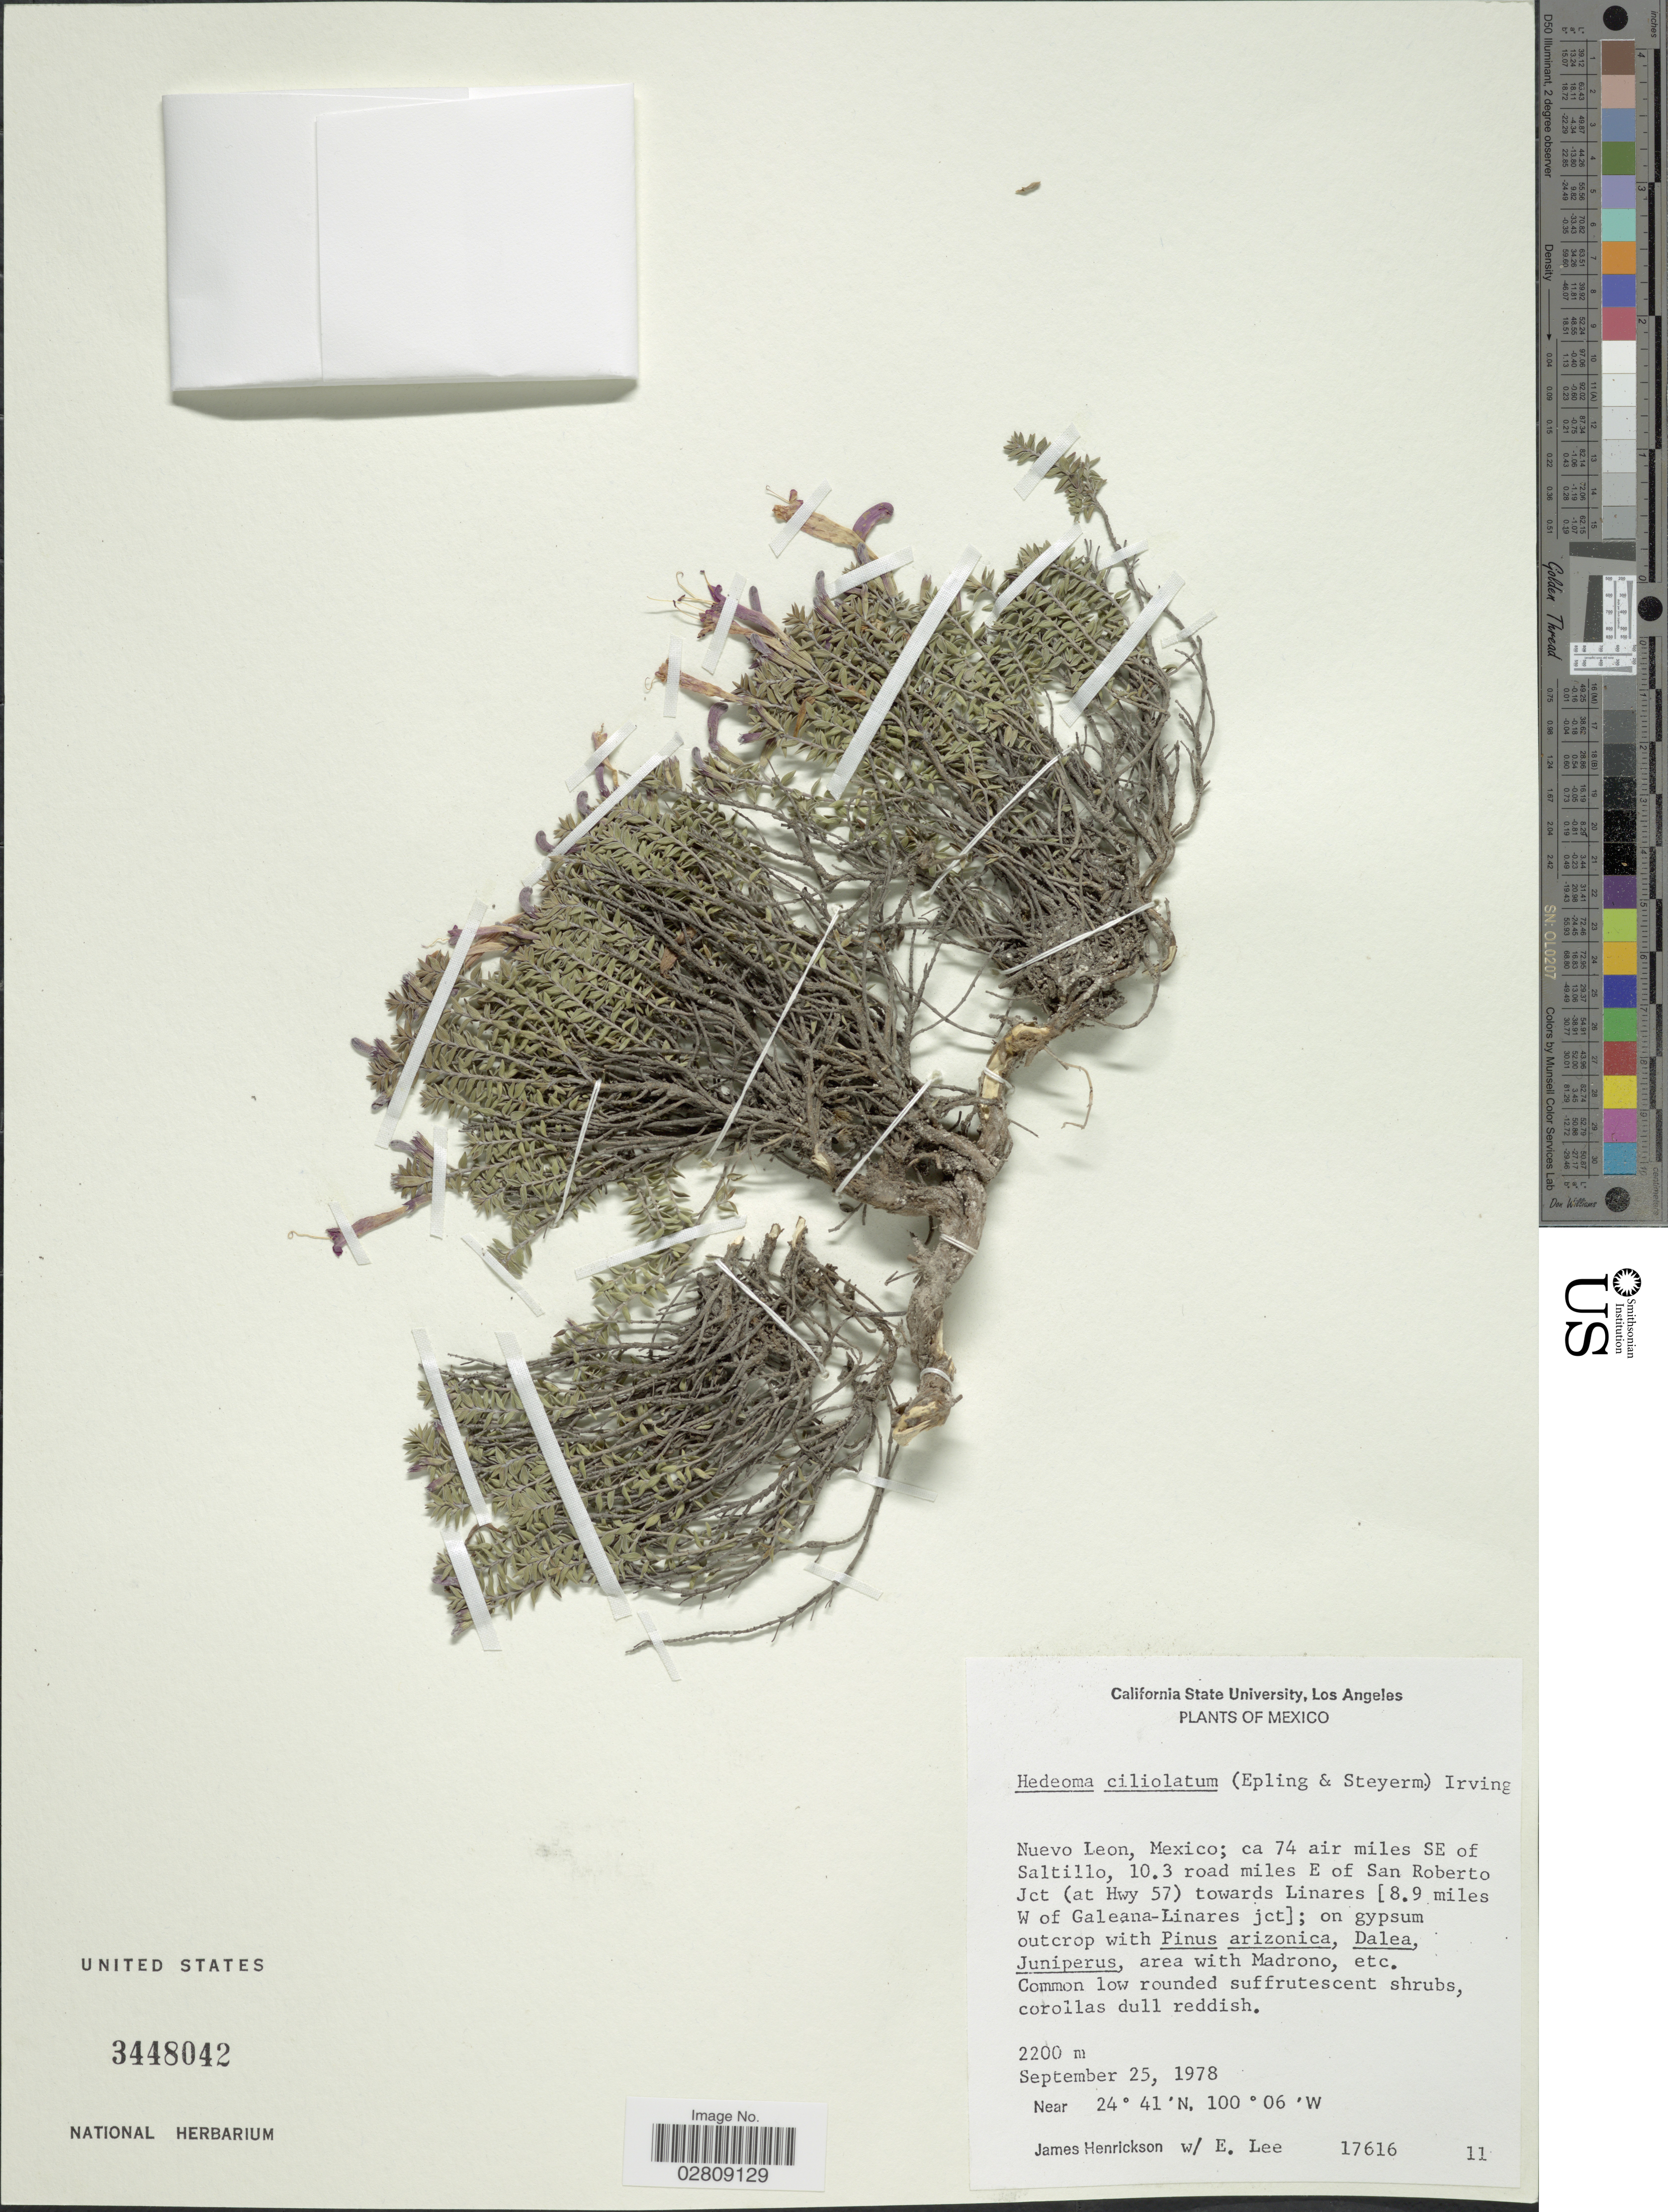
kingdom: Plantae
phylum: Tracheophyta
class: Magnoliopsida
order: Lamiales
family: Lamiaceae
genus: Hedeoma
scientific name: Hedeoma ciliolata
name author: (R.S. Irving) Epling & W.S. Stewart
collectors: J. Henrickson & E. Lee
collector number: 17616/11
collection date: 1978-09-25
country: Mexico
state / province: Nuevo León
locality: Ca. 74 air miles SE of Saltillo, 10.3 road miles E of San Roberto Jct (at Hwy 57) towards Linares [8.9 miles W of Galeana-Linares jct].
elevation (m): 2200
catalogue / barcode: US 3448042